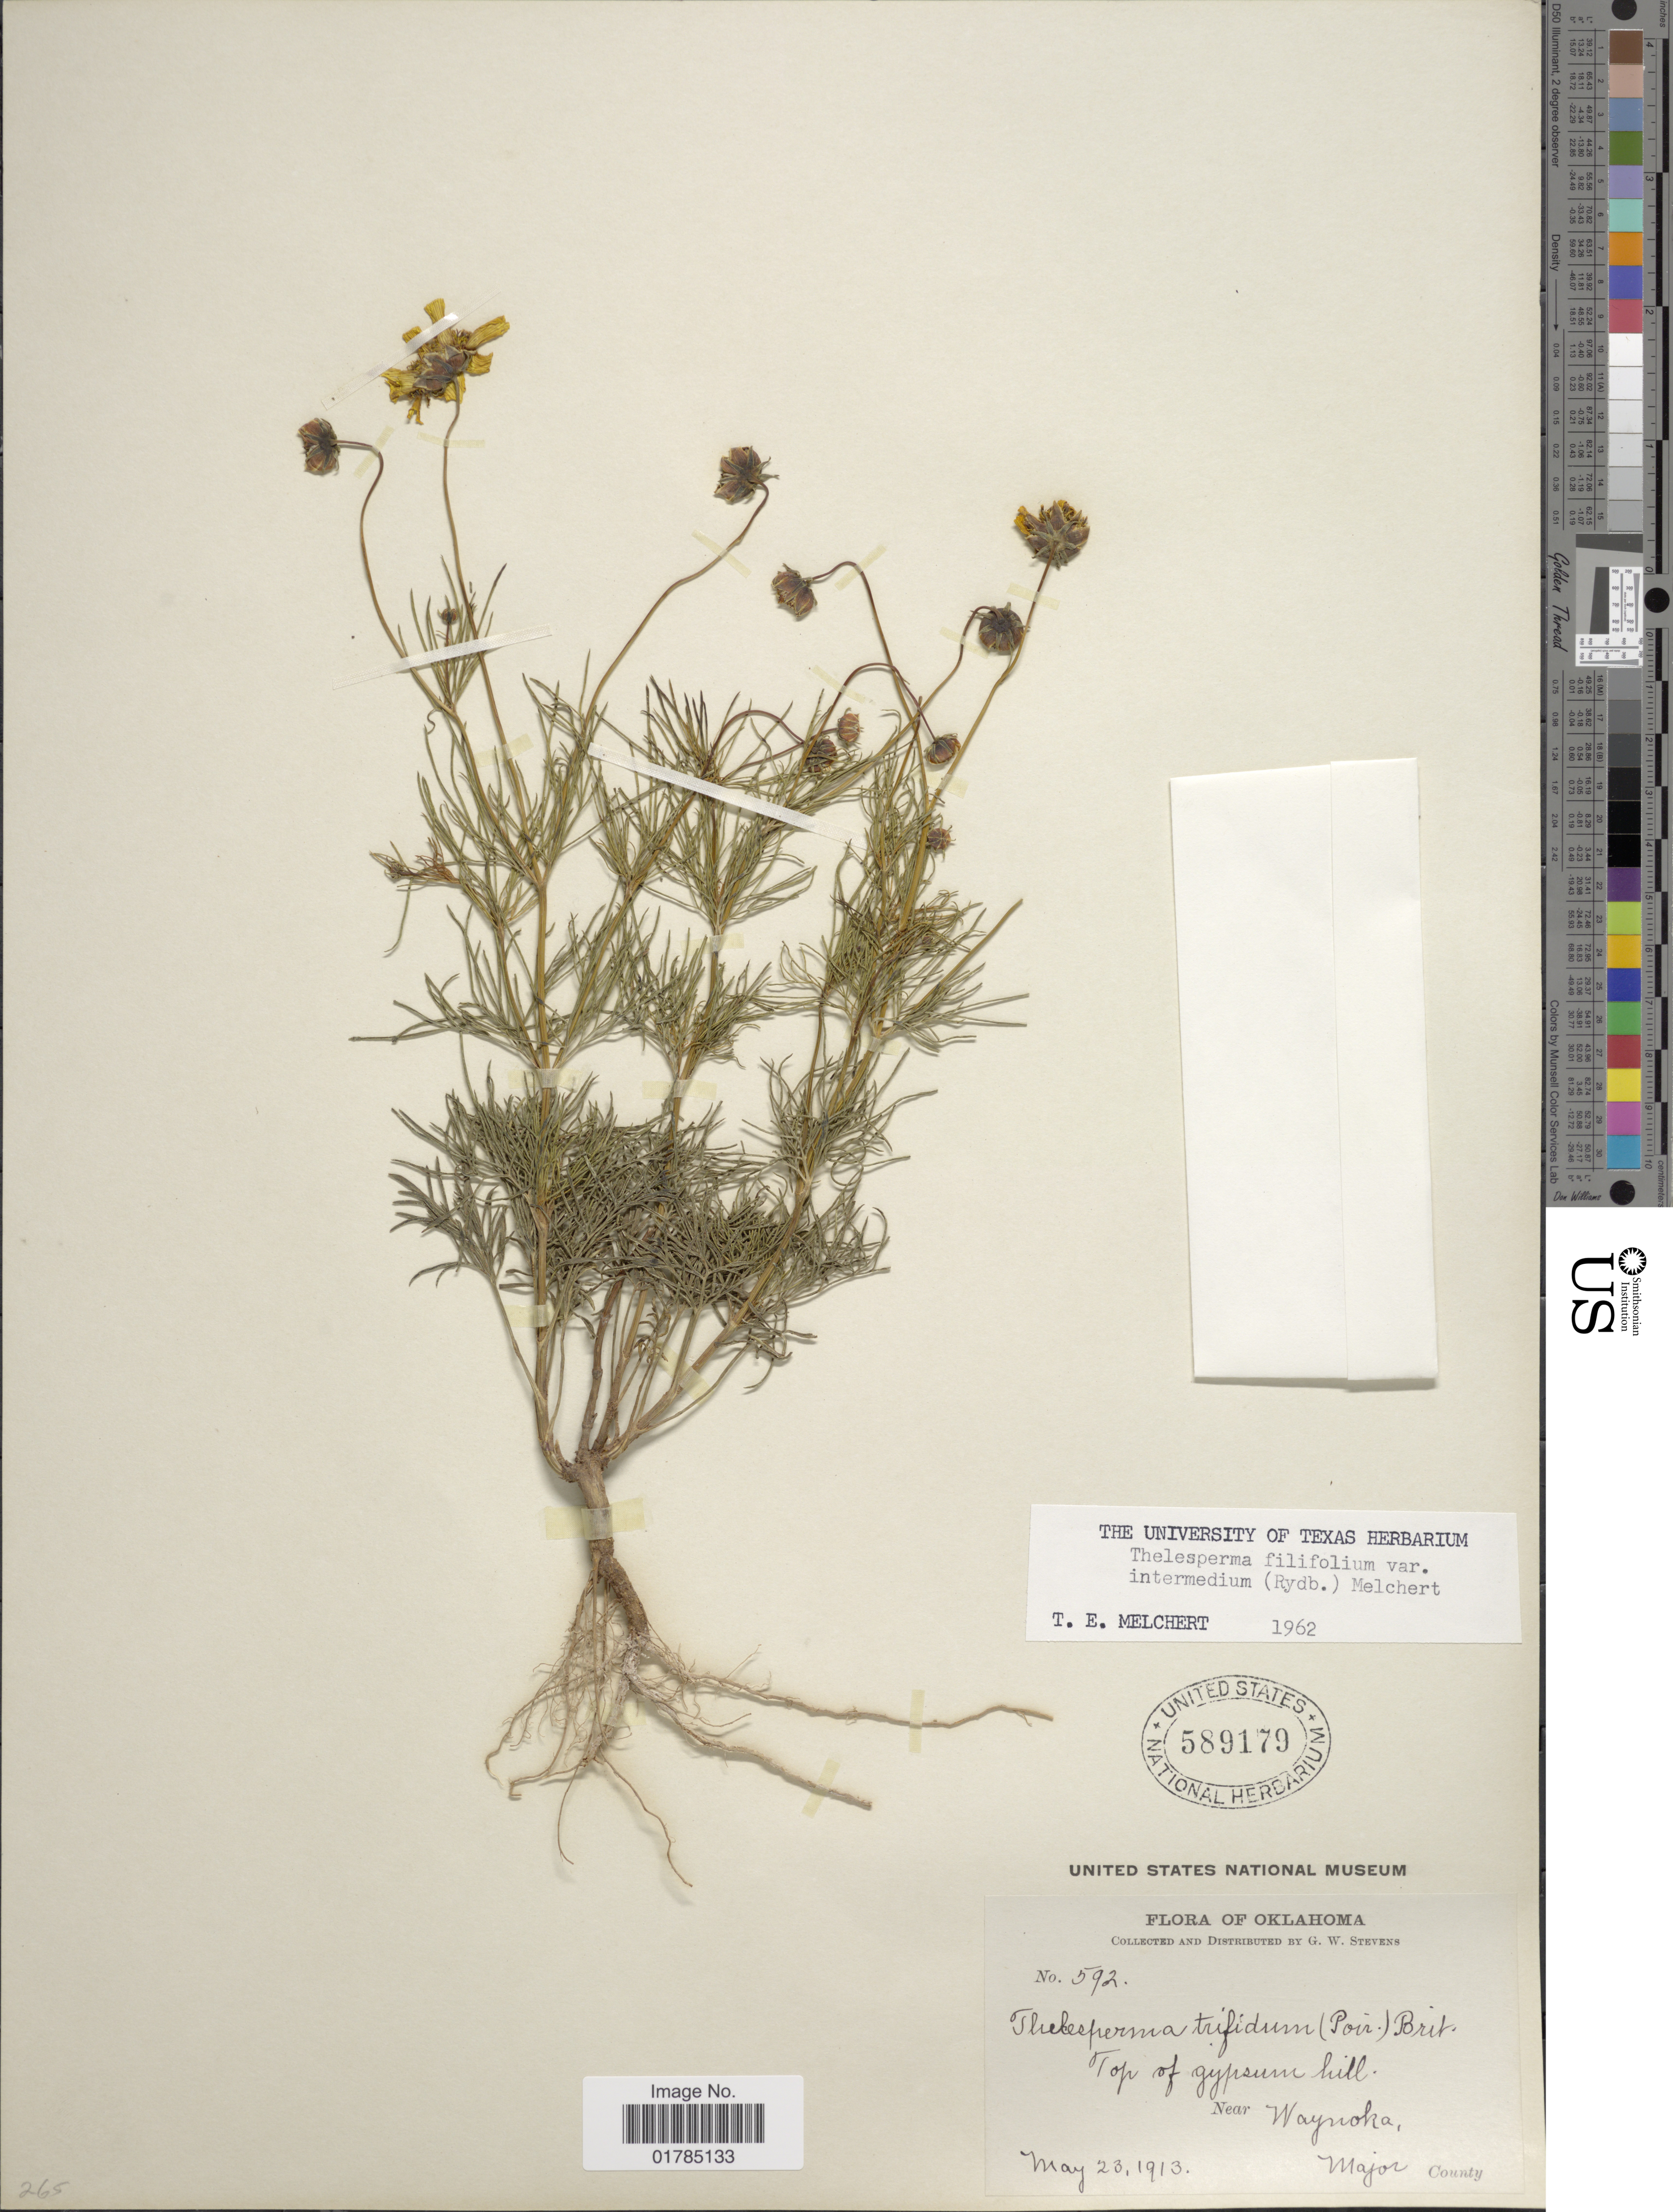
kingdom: Plantae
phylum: Tracheophyta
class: Magnoliopsida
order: Asterales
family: Asteraceae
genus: Thelesperma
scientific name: Thelesperma filifolium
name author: (Hook.) A. Gray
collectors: G. W. Stevens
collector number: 592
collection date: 1913-05-23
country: United States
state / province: Oklahoma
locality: Top of gypsum hill, near Waynoka, Major County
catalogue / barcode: US 589179